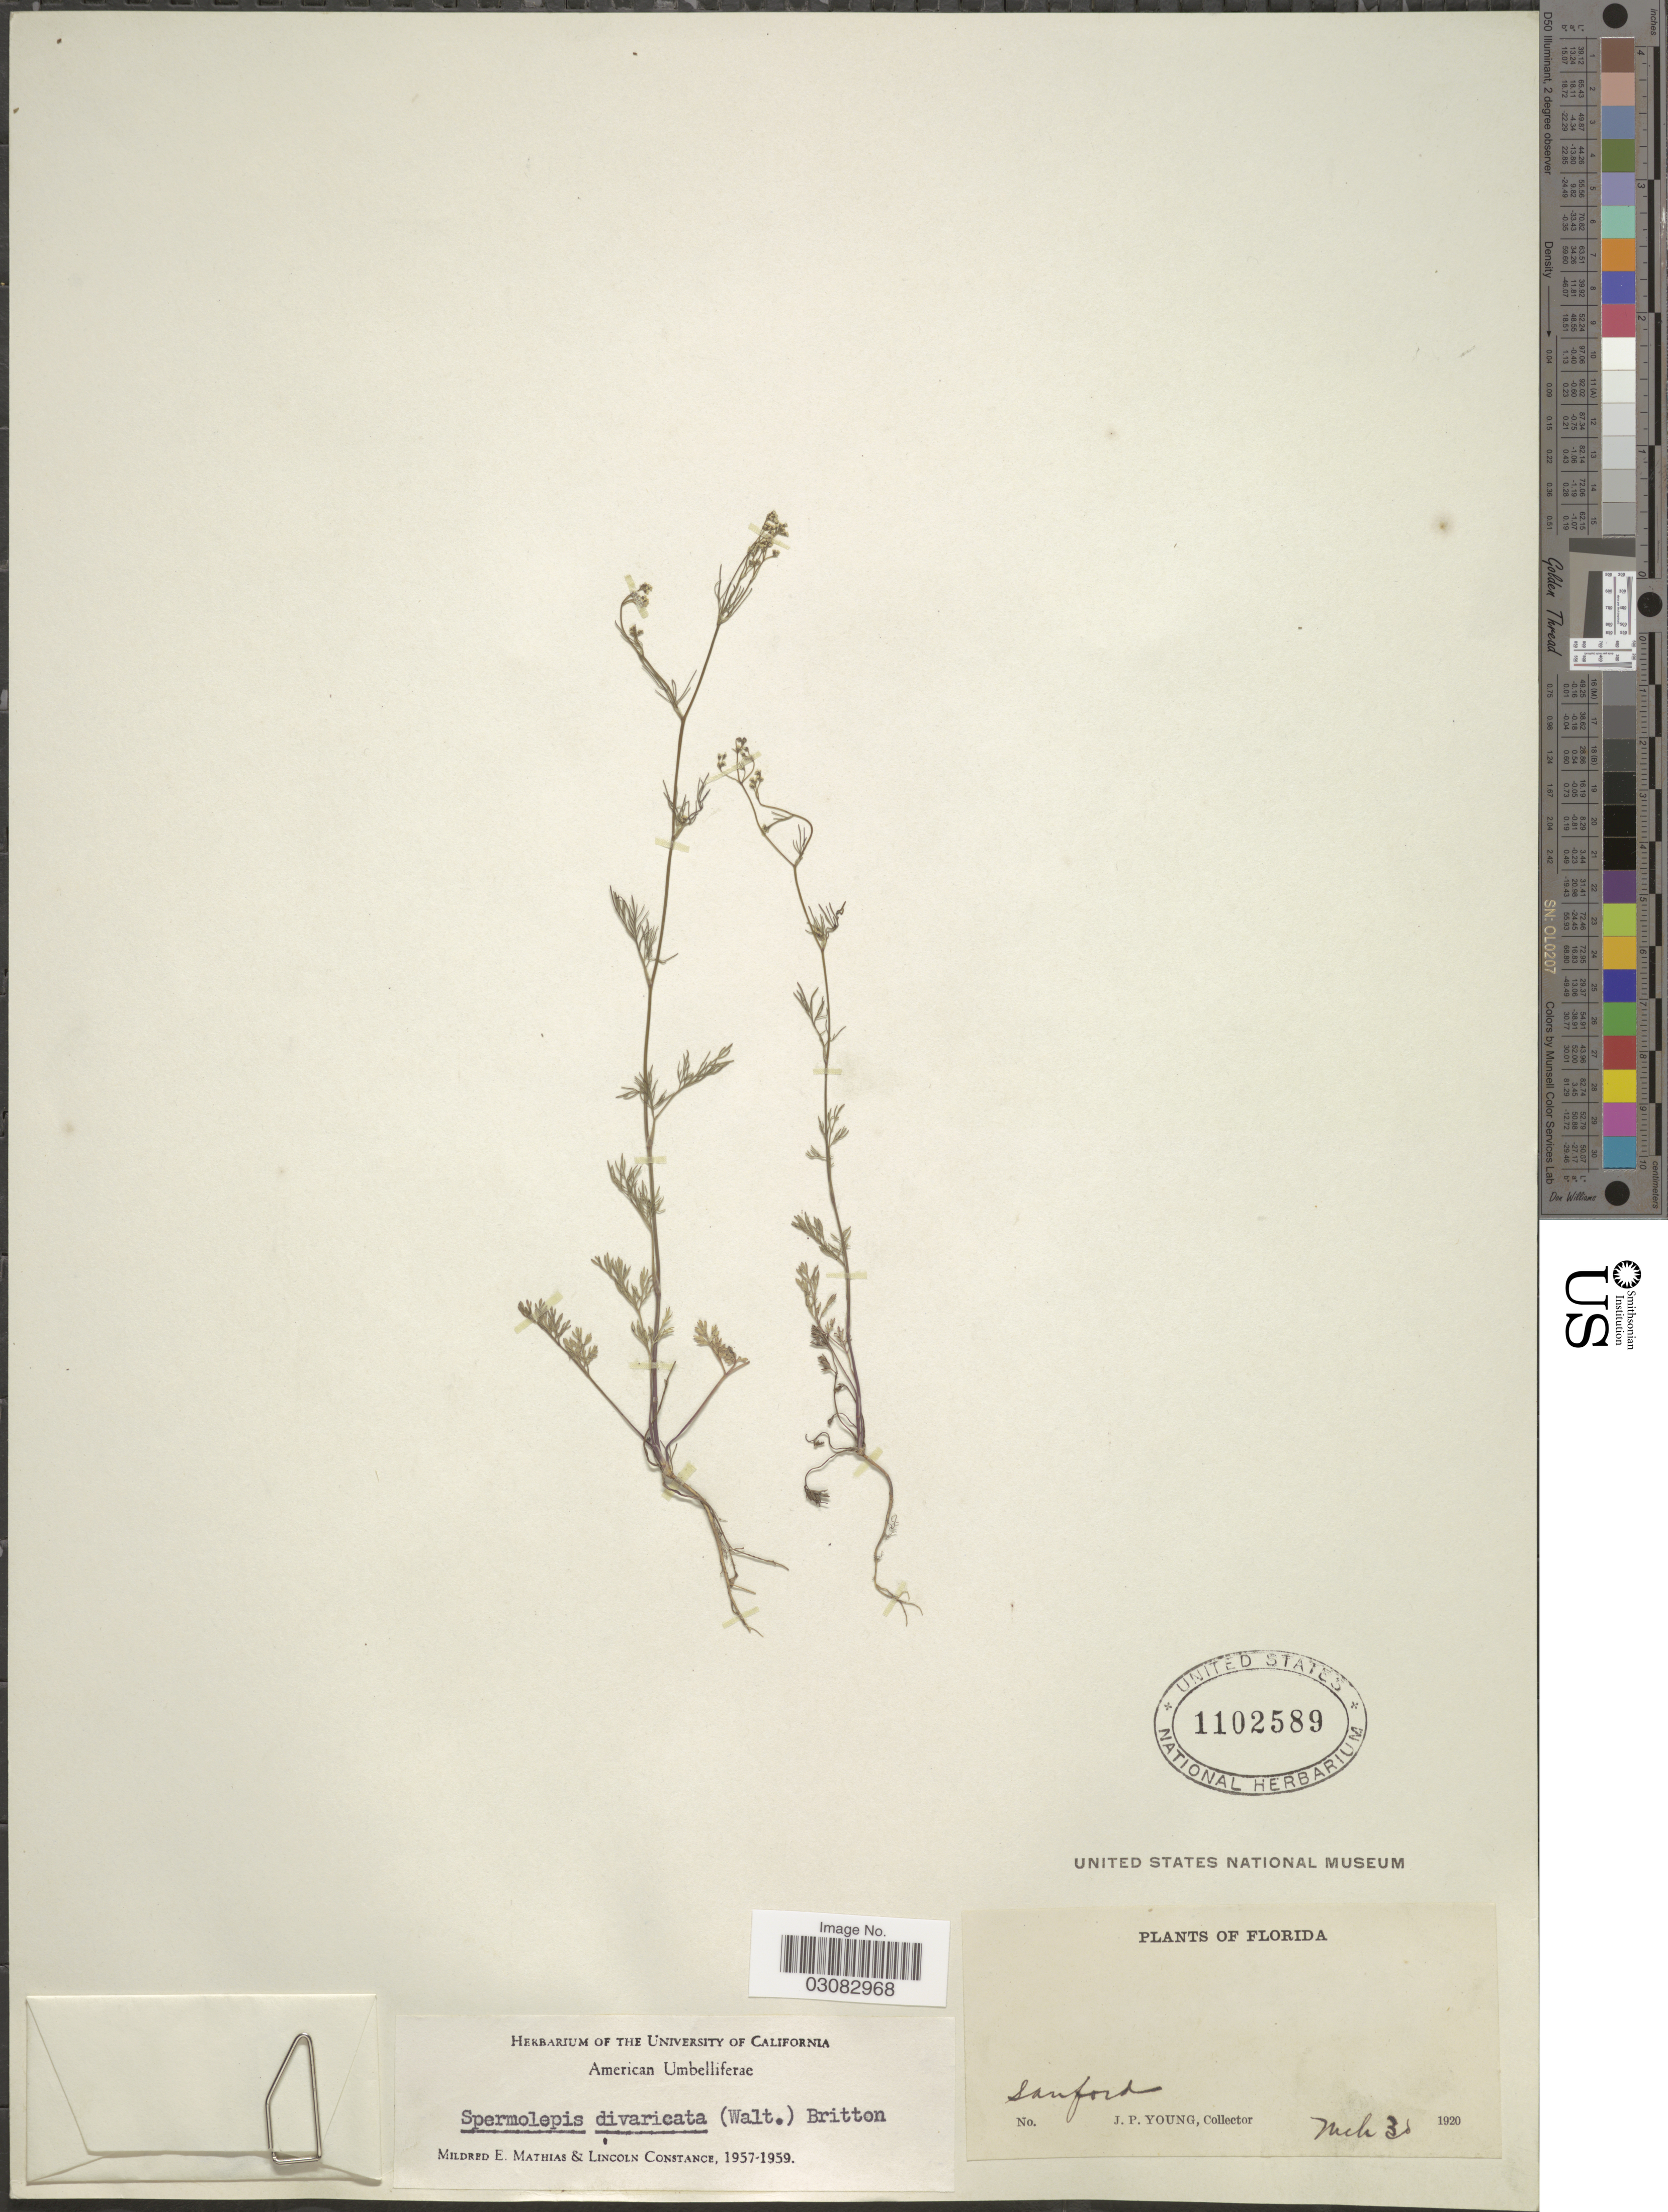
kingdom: Plantae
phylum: Tracheophyta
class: Magnoliopsida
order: Apiales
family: Apiaceae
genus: Spermolepis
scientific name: Spermolepis divaricata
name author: (Walter) Raf.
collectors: J. P. Young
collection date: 1920-03-03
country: United States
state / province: Florida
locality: Sanford.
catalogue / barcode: US 1102589